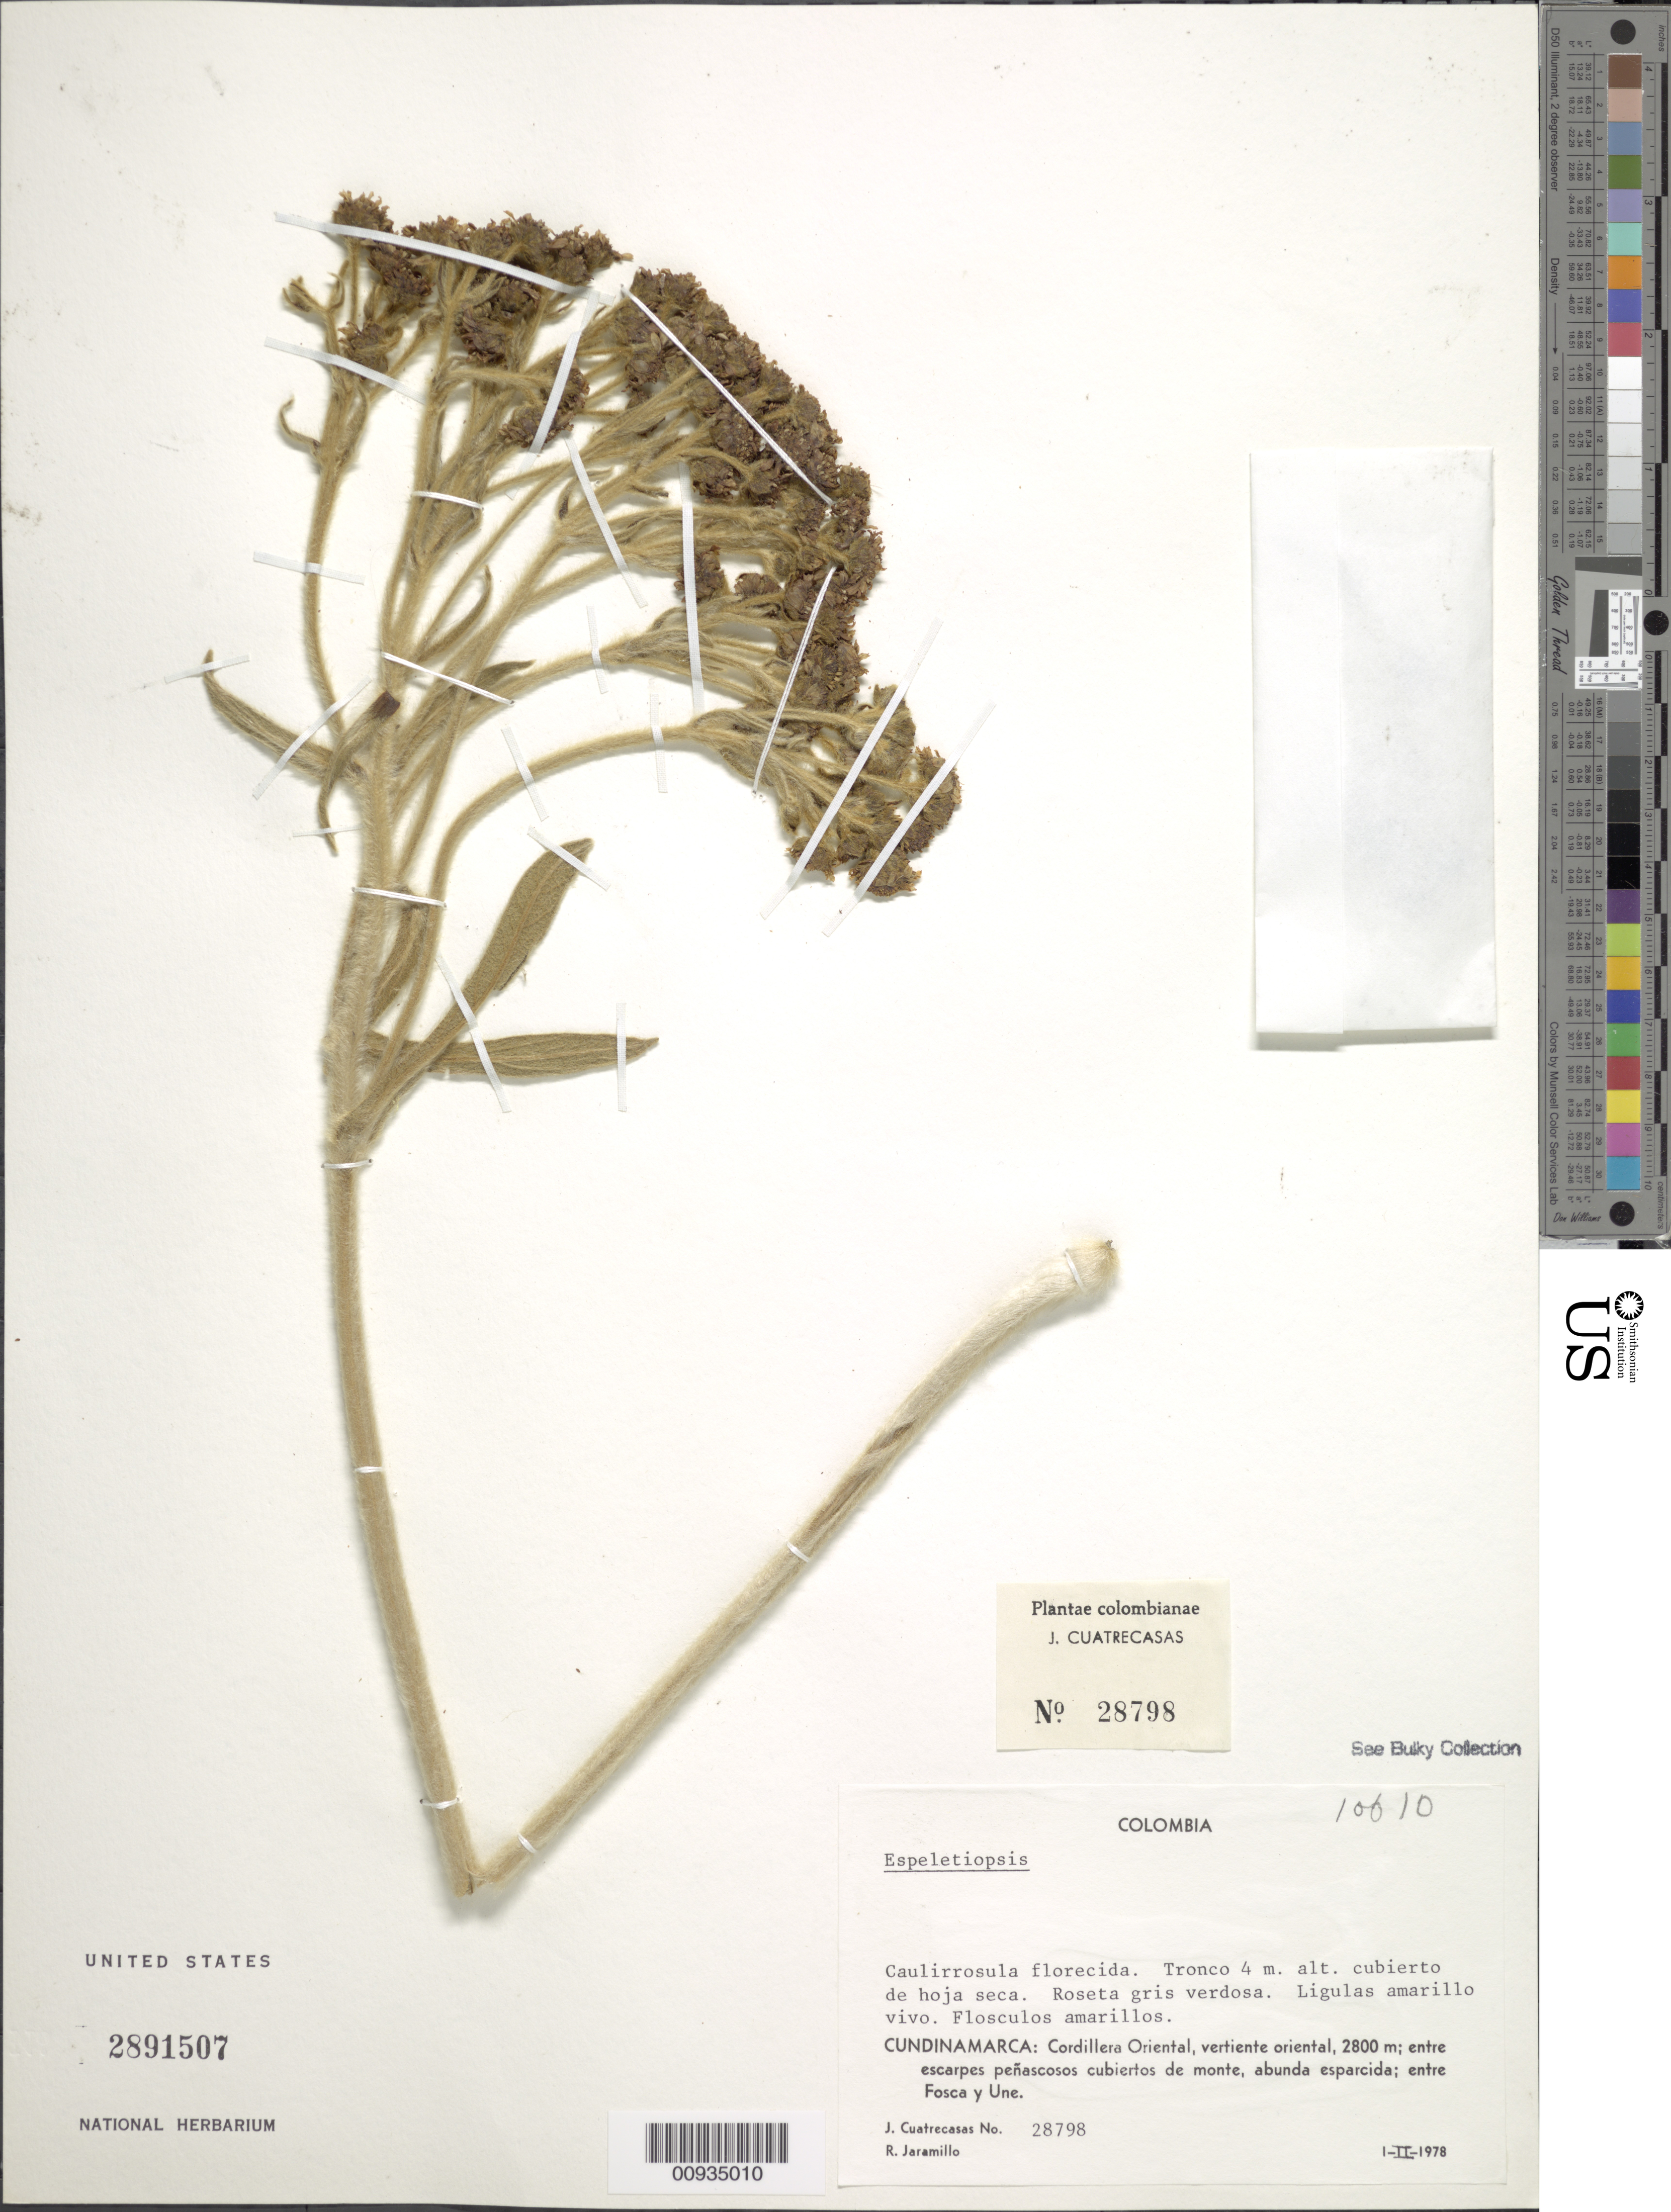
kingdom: Plantae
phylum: Tracheophyta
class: Magnoliopsida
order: Asterales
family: Asteraceae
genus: Espeletiopsis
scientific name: Espeletiopsis sp.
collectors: J. Cuatrecasas & R. Jaramillo M.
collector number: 28798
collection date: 1978-02-01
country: Colombia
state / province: Cundinamarca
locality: Cordillera Oriental, vertiente oriental, entre Fosca y Une.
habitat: Entre escarpes peñascosos cubiertos de monte.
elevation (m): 2800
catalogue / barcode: US 2891507